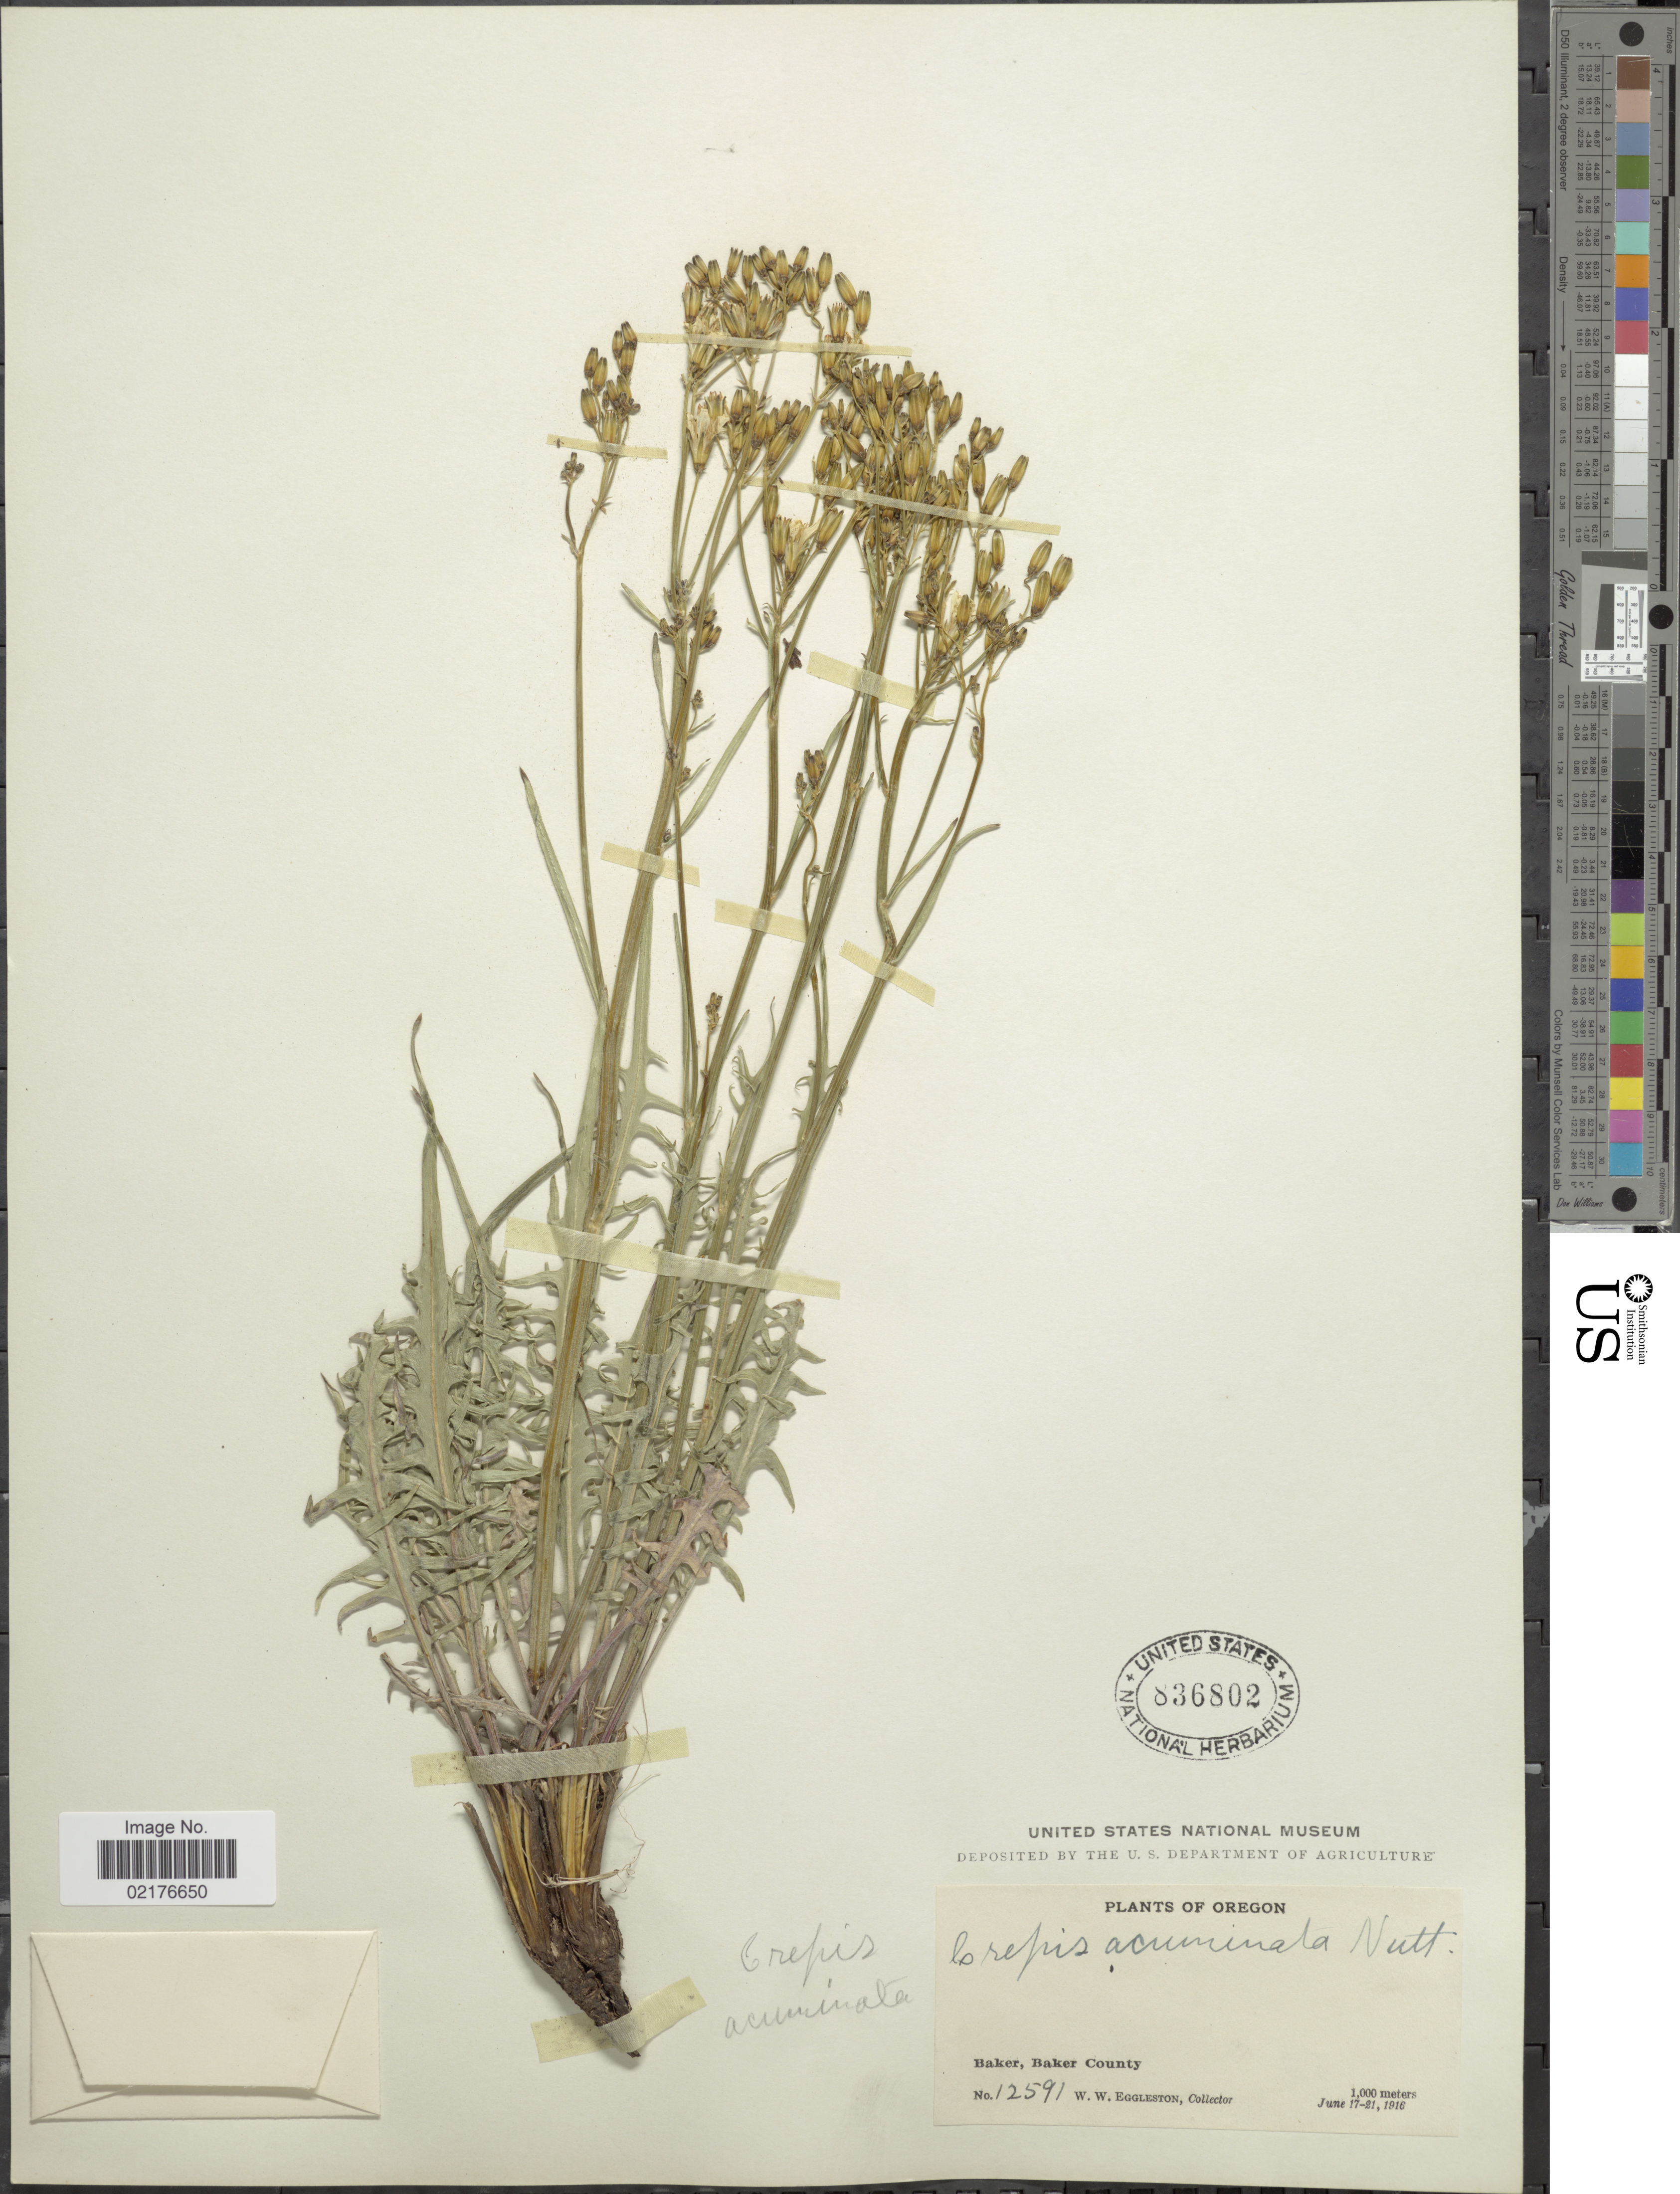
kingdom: Plantae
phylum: Tracheophyta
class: Magnoliopsida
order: Asterales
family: Asteraceae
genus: Crepis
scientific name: Crepis acuminata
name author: Nutt.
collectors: W. W. Eggleston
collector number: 1259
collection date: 1916-06-17/1916-06-21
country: United States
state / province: Oregon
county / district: Baker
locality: Baker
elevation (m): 1000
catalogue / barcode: US 836802